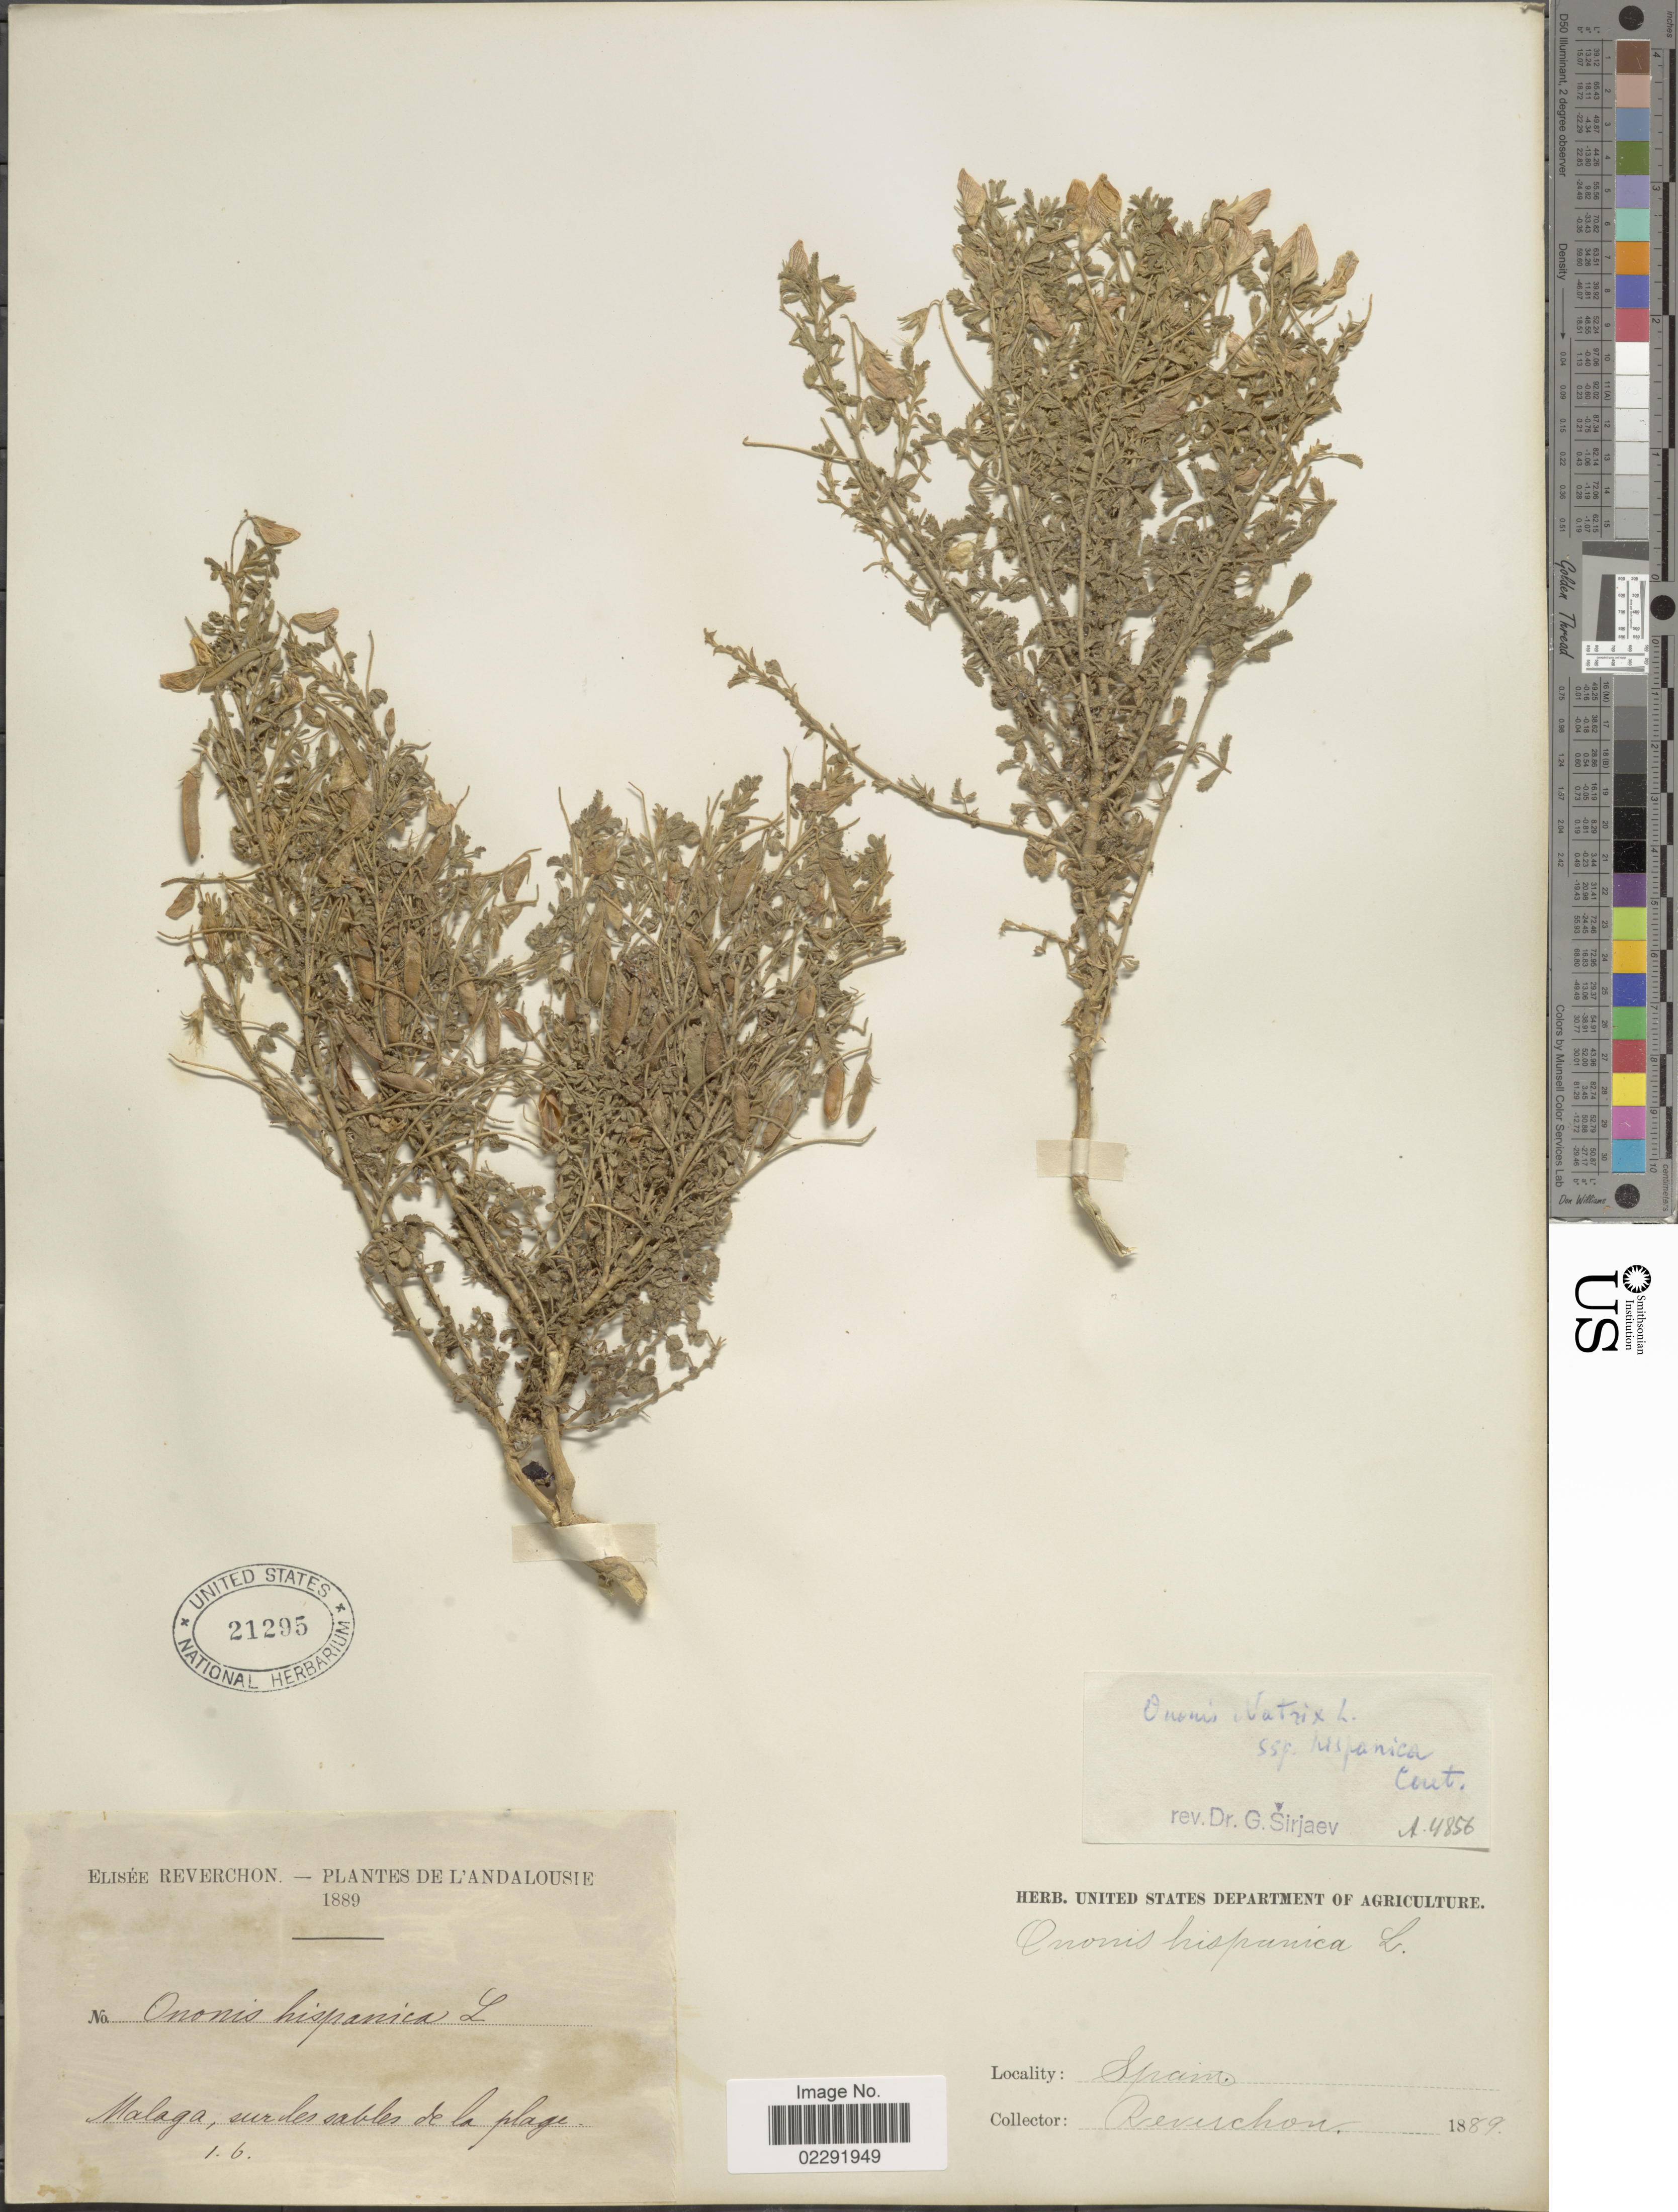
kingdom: Plantae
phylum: Tracheophyta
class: Magnoliopsida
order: Fabales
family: Fabaceae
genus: Ononis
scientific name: Ononis natrix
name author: L.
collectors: E. Reverchon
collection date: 1889-06-01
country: Spain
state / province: Andalucía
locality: De l'Andalousie, Malaga, sur les sables d ela plage.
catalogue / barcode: US 21295